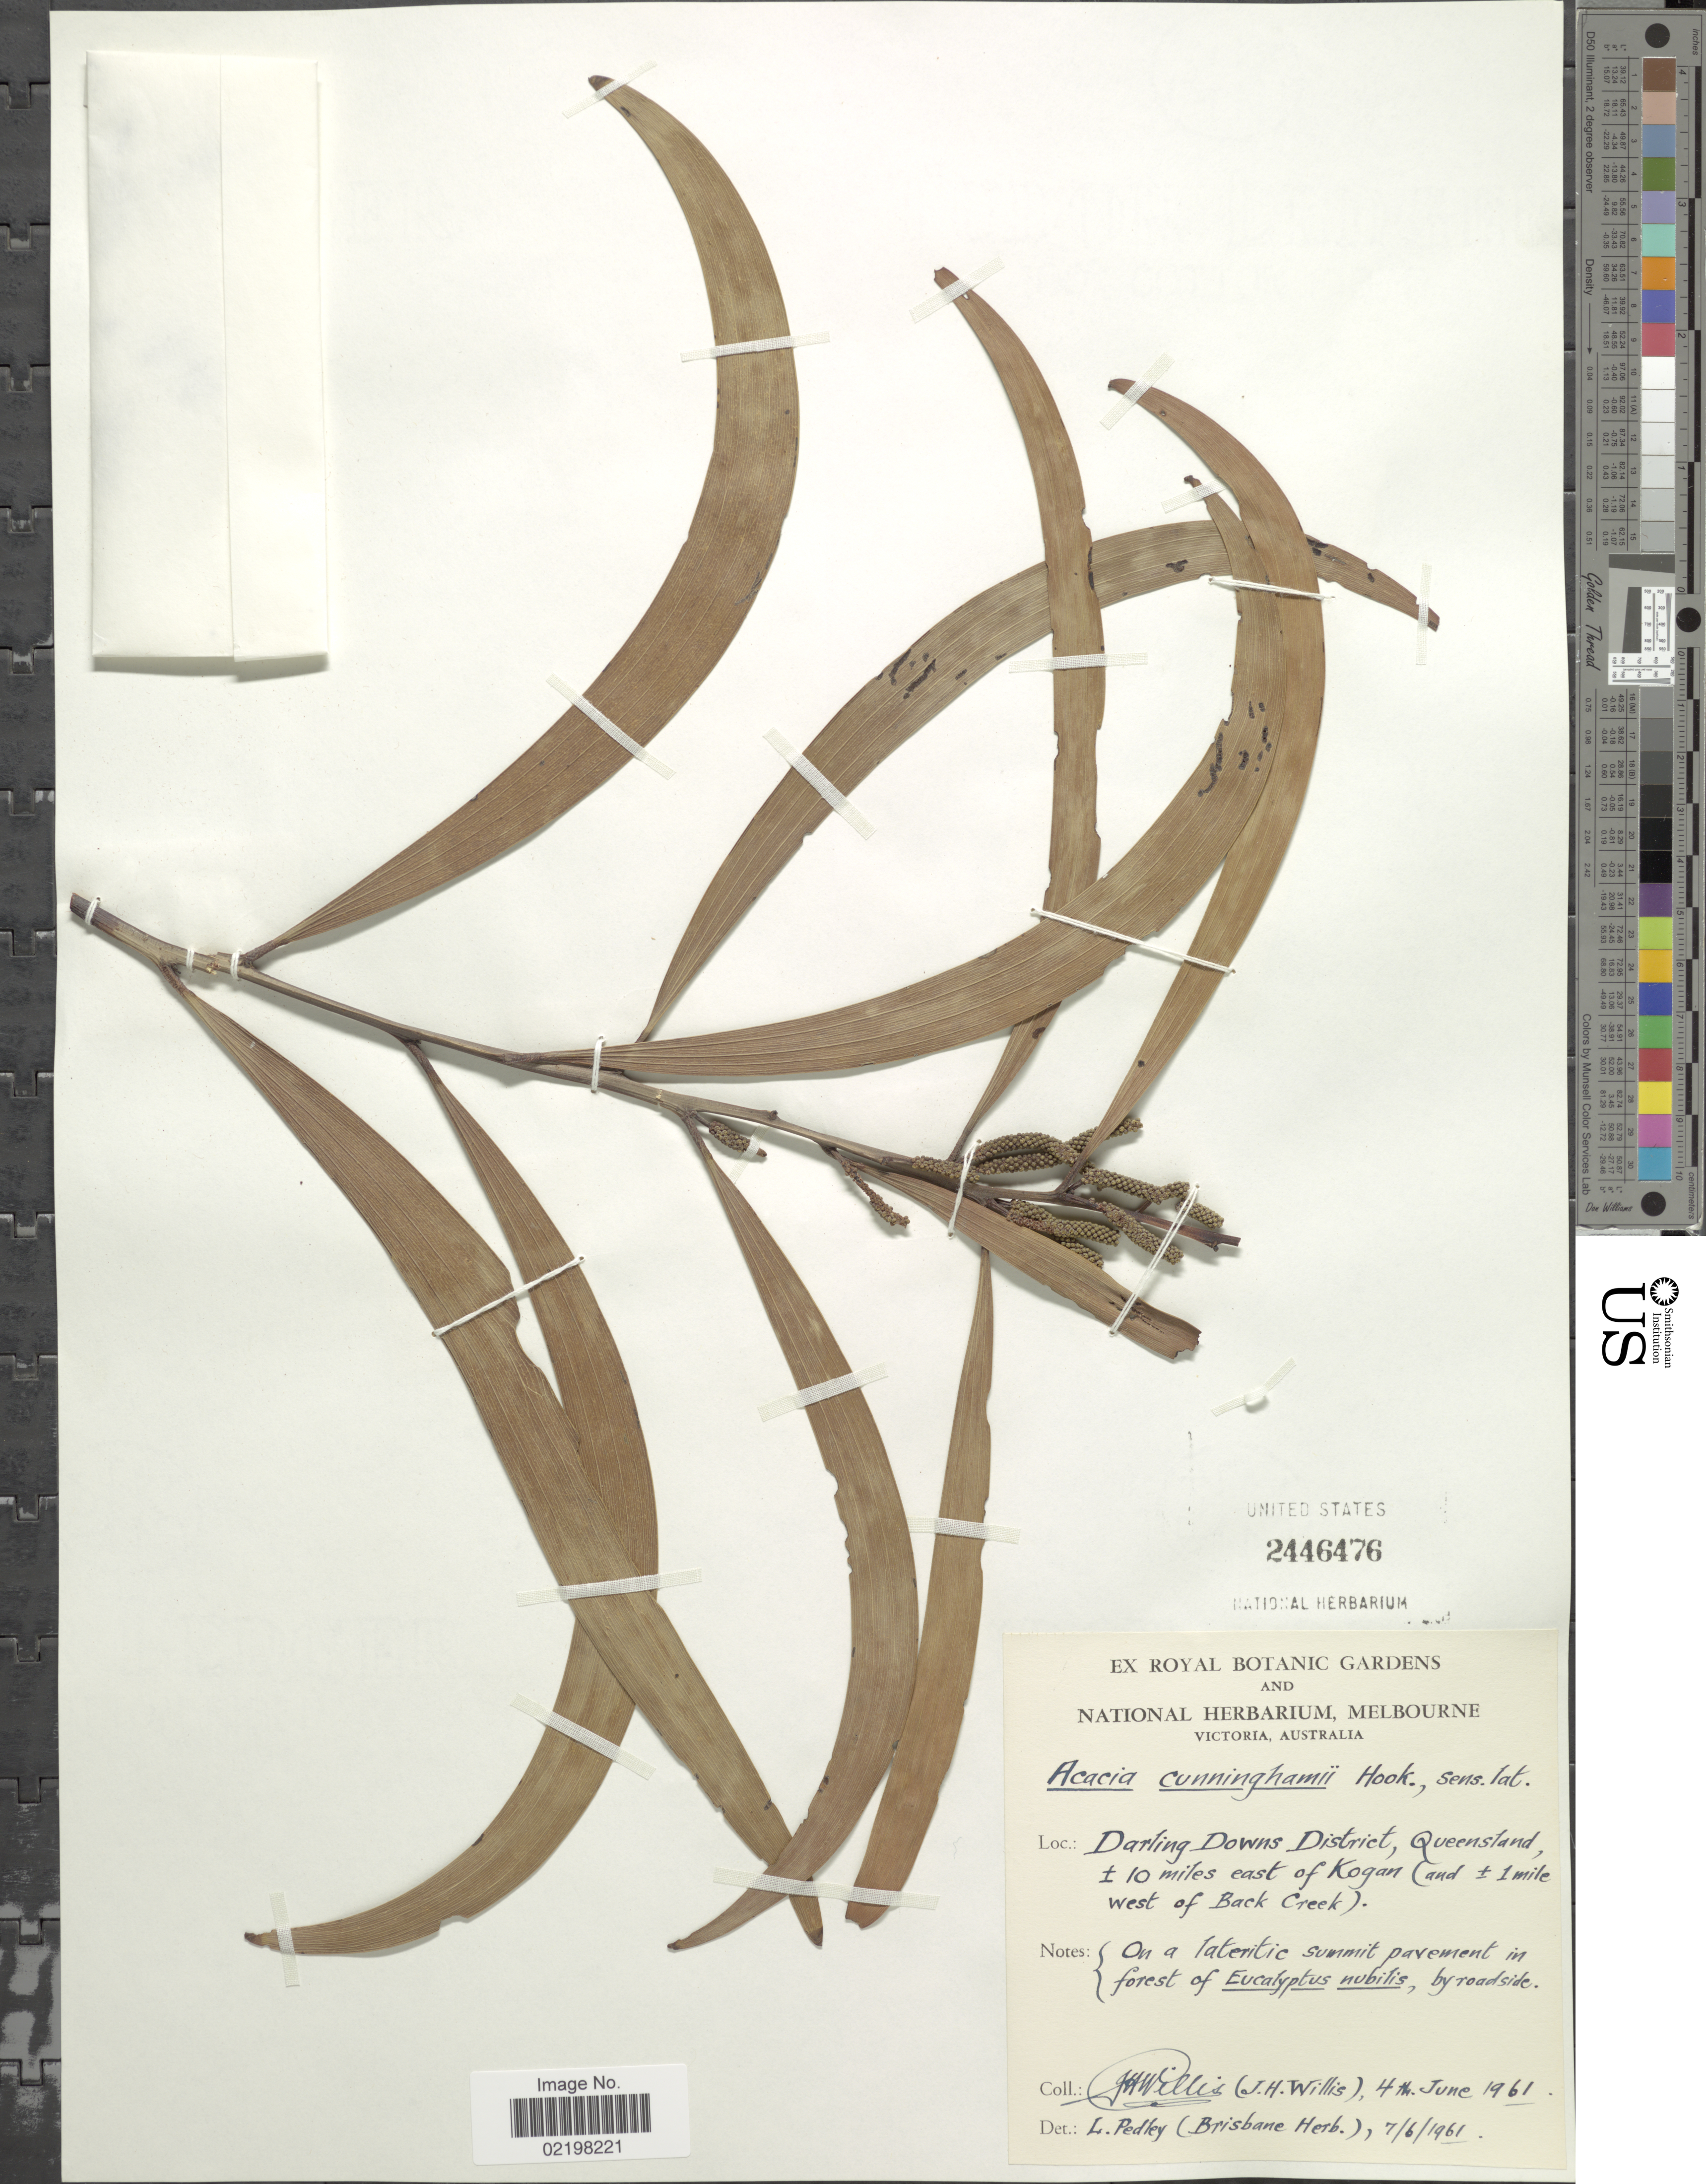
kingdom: Plantae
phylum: Tracheophyta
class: Magnoliopsida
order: Fabales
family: Fabaceae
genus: Acacia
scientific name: Acacia cunninghamii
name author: Hook.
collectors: J. Willis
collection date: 1961-06-04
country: Australia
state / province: Queensland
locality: Darling Downs District, Queensland,± 10 miles east of Kogan ( and ± 1 mile west of Back Creek).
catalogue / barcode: US 2446476